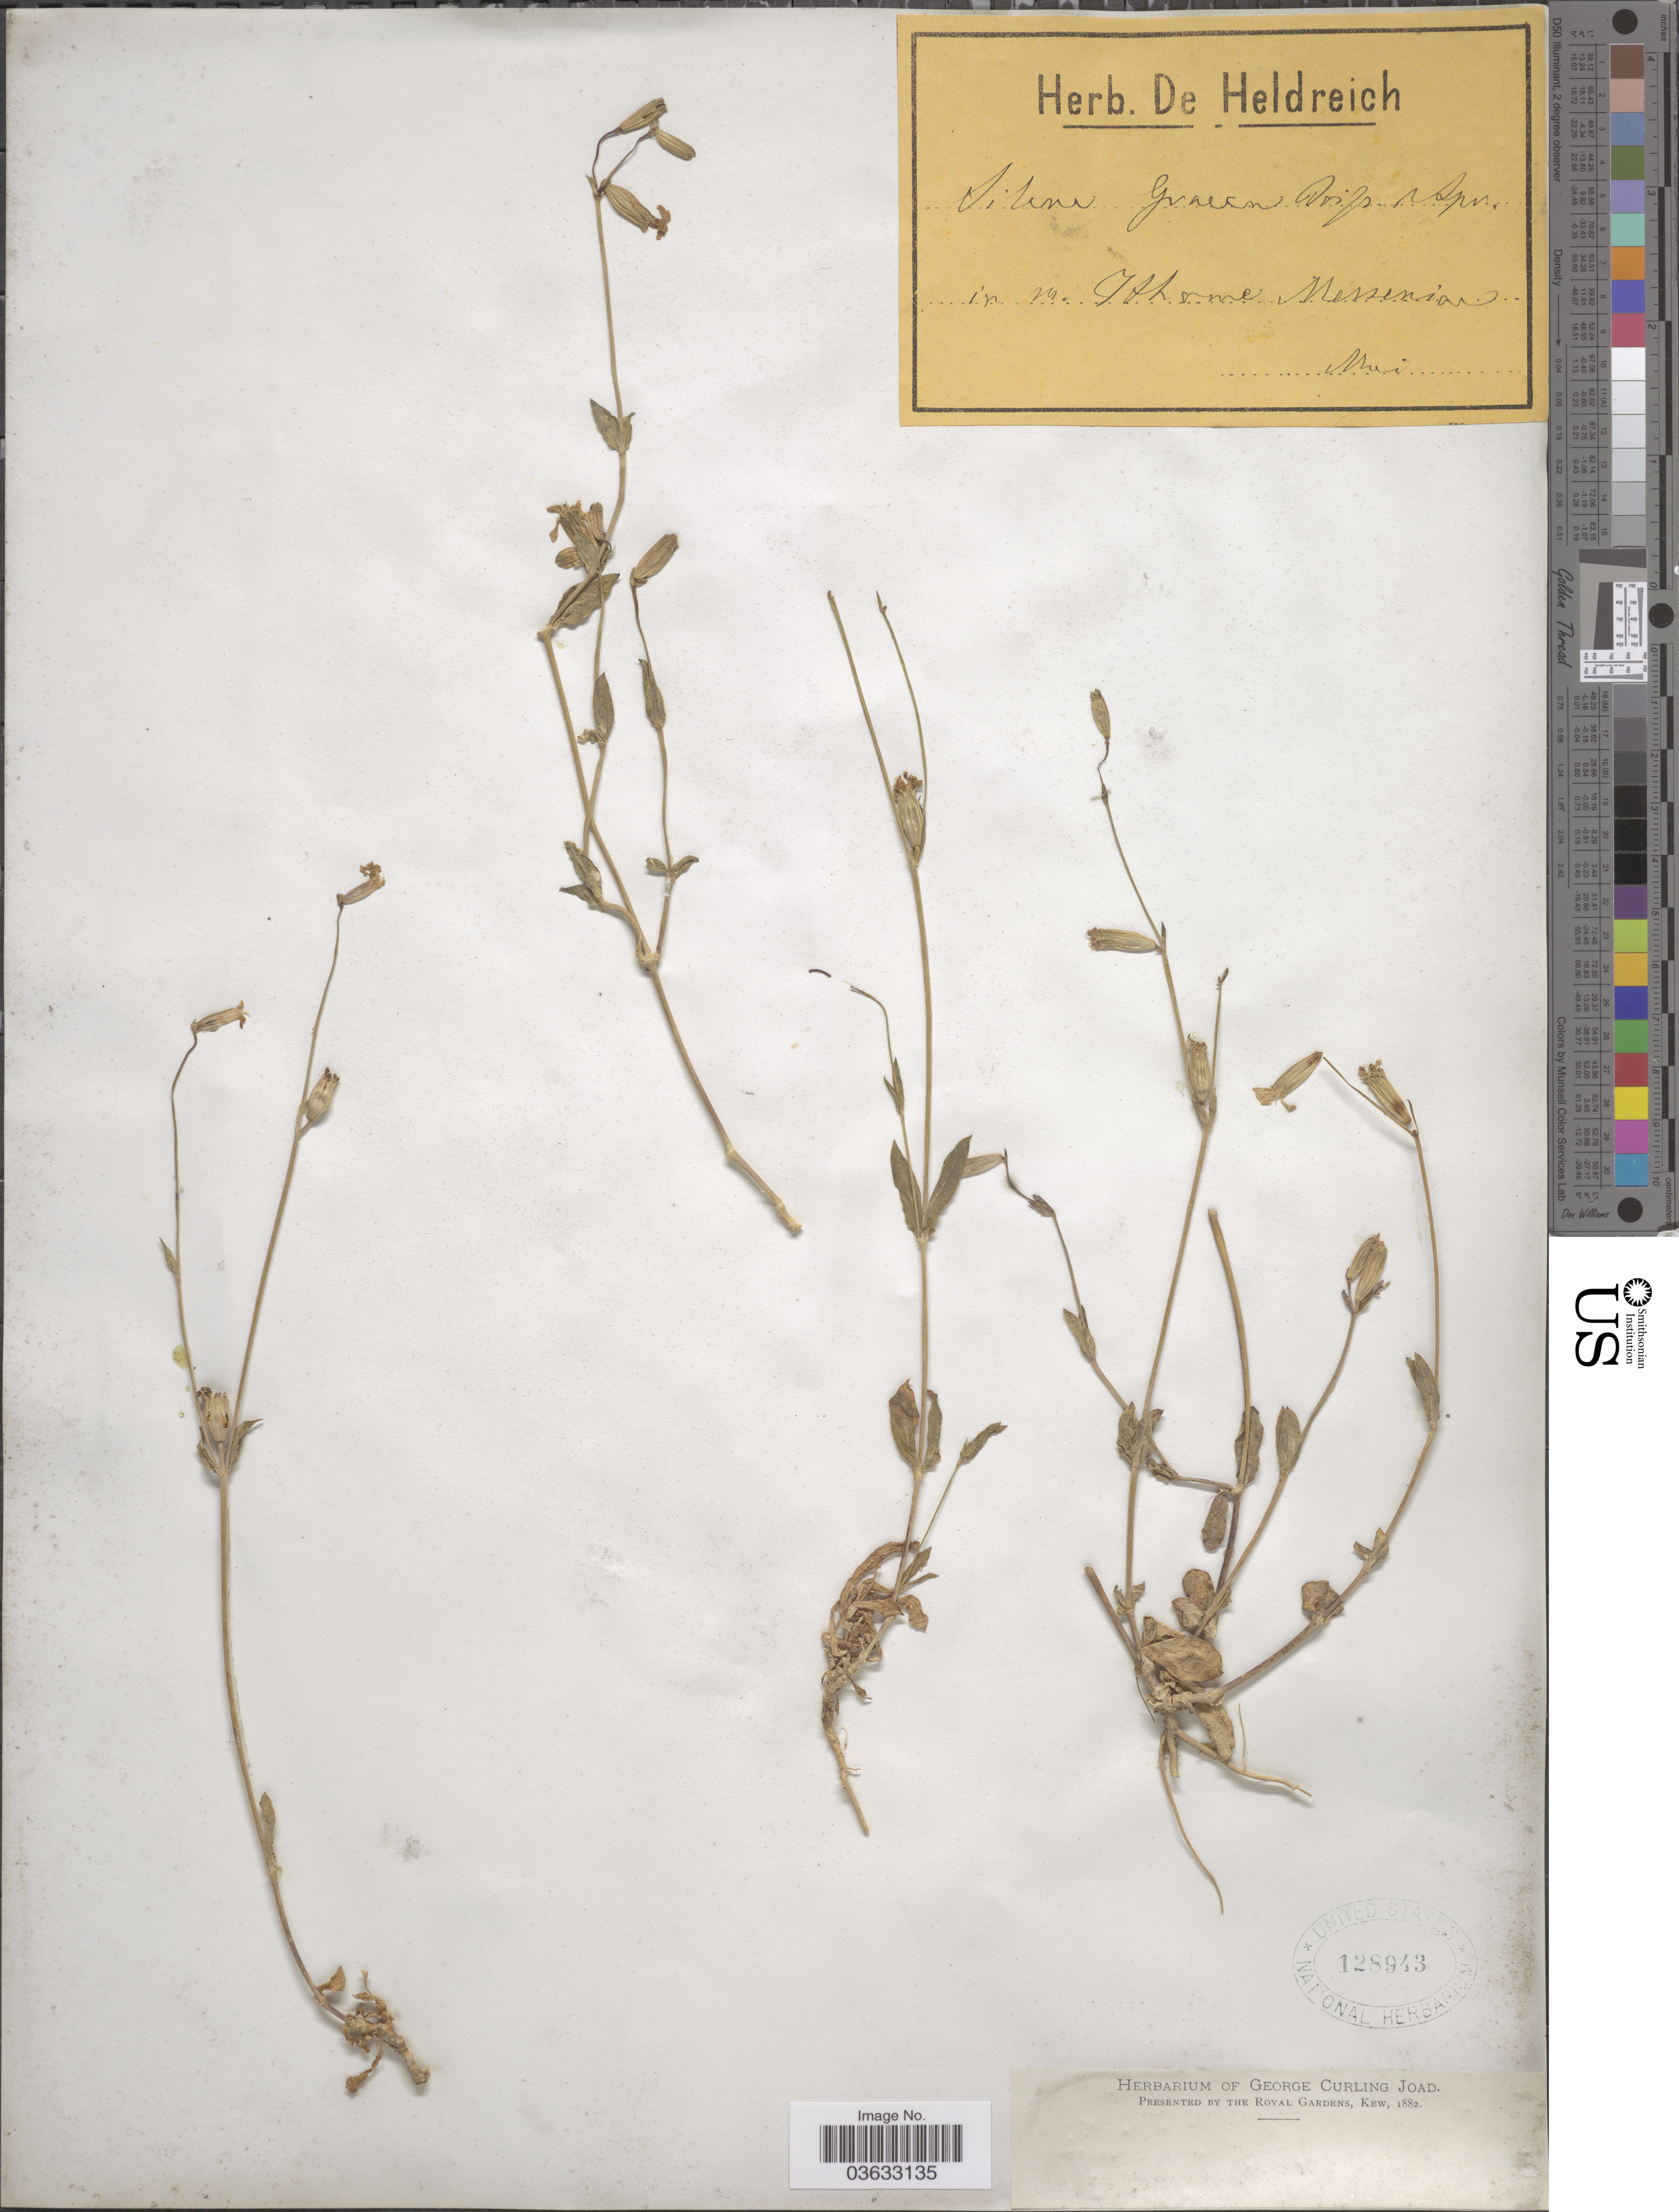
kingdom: Plantae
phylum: Tracheophyta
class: Magnoliopsida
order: Caryophyllales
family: Caryophyllaceae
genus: Silene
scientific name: Silene graeca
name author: Boiss. & Spruner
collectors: ex herb. De Heldreich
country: Greece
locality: Ithome Messenian.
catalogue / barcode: US 128943